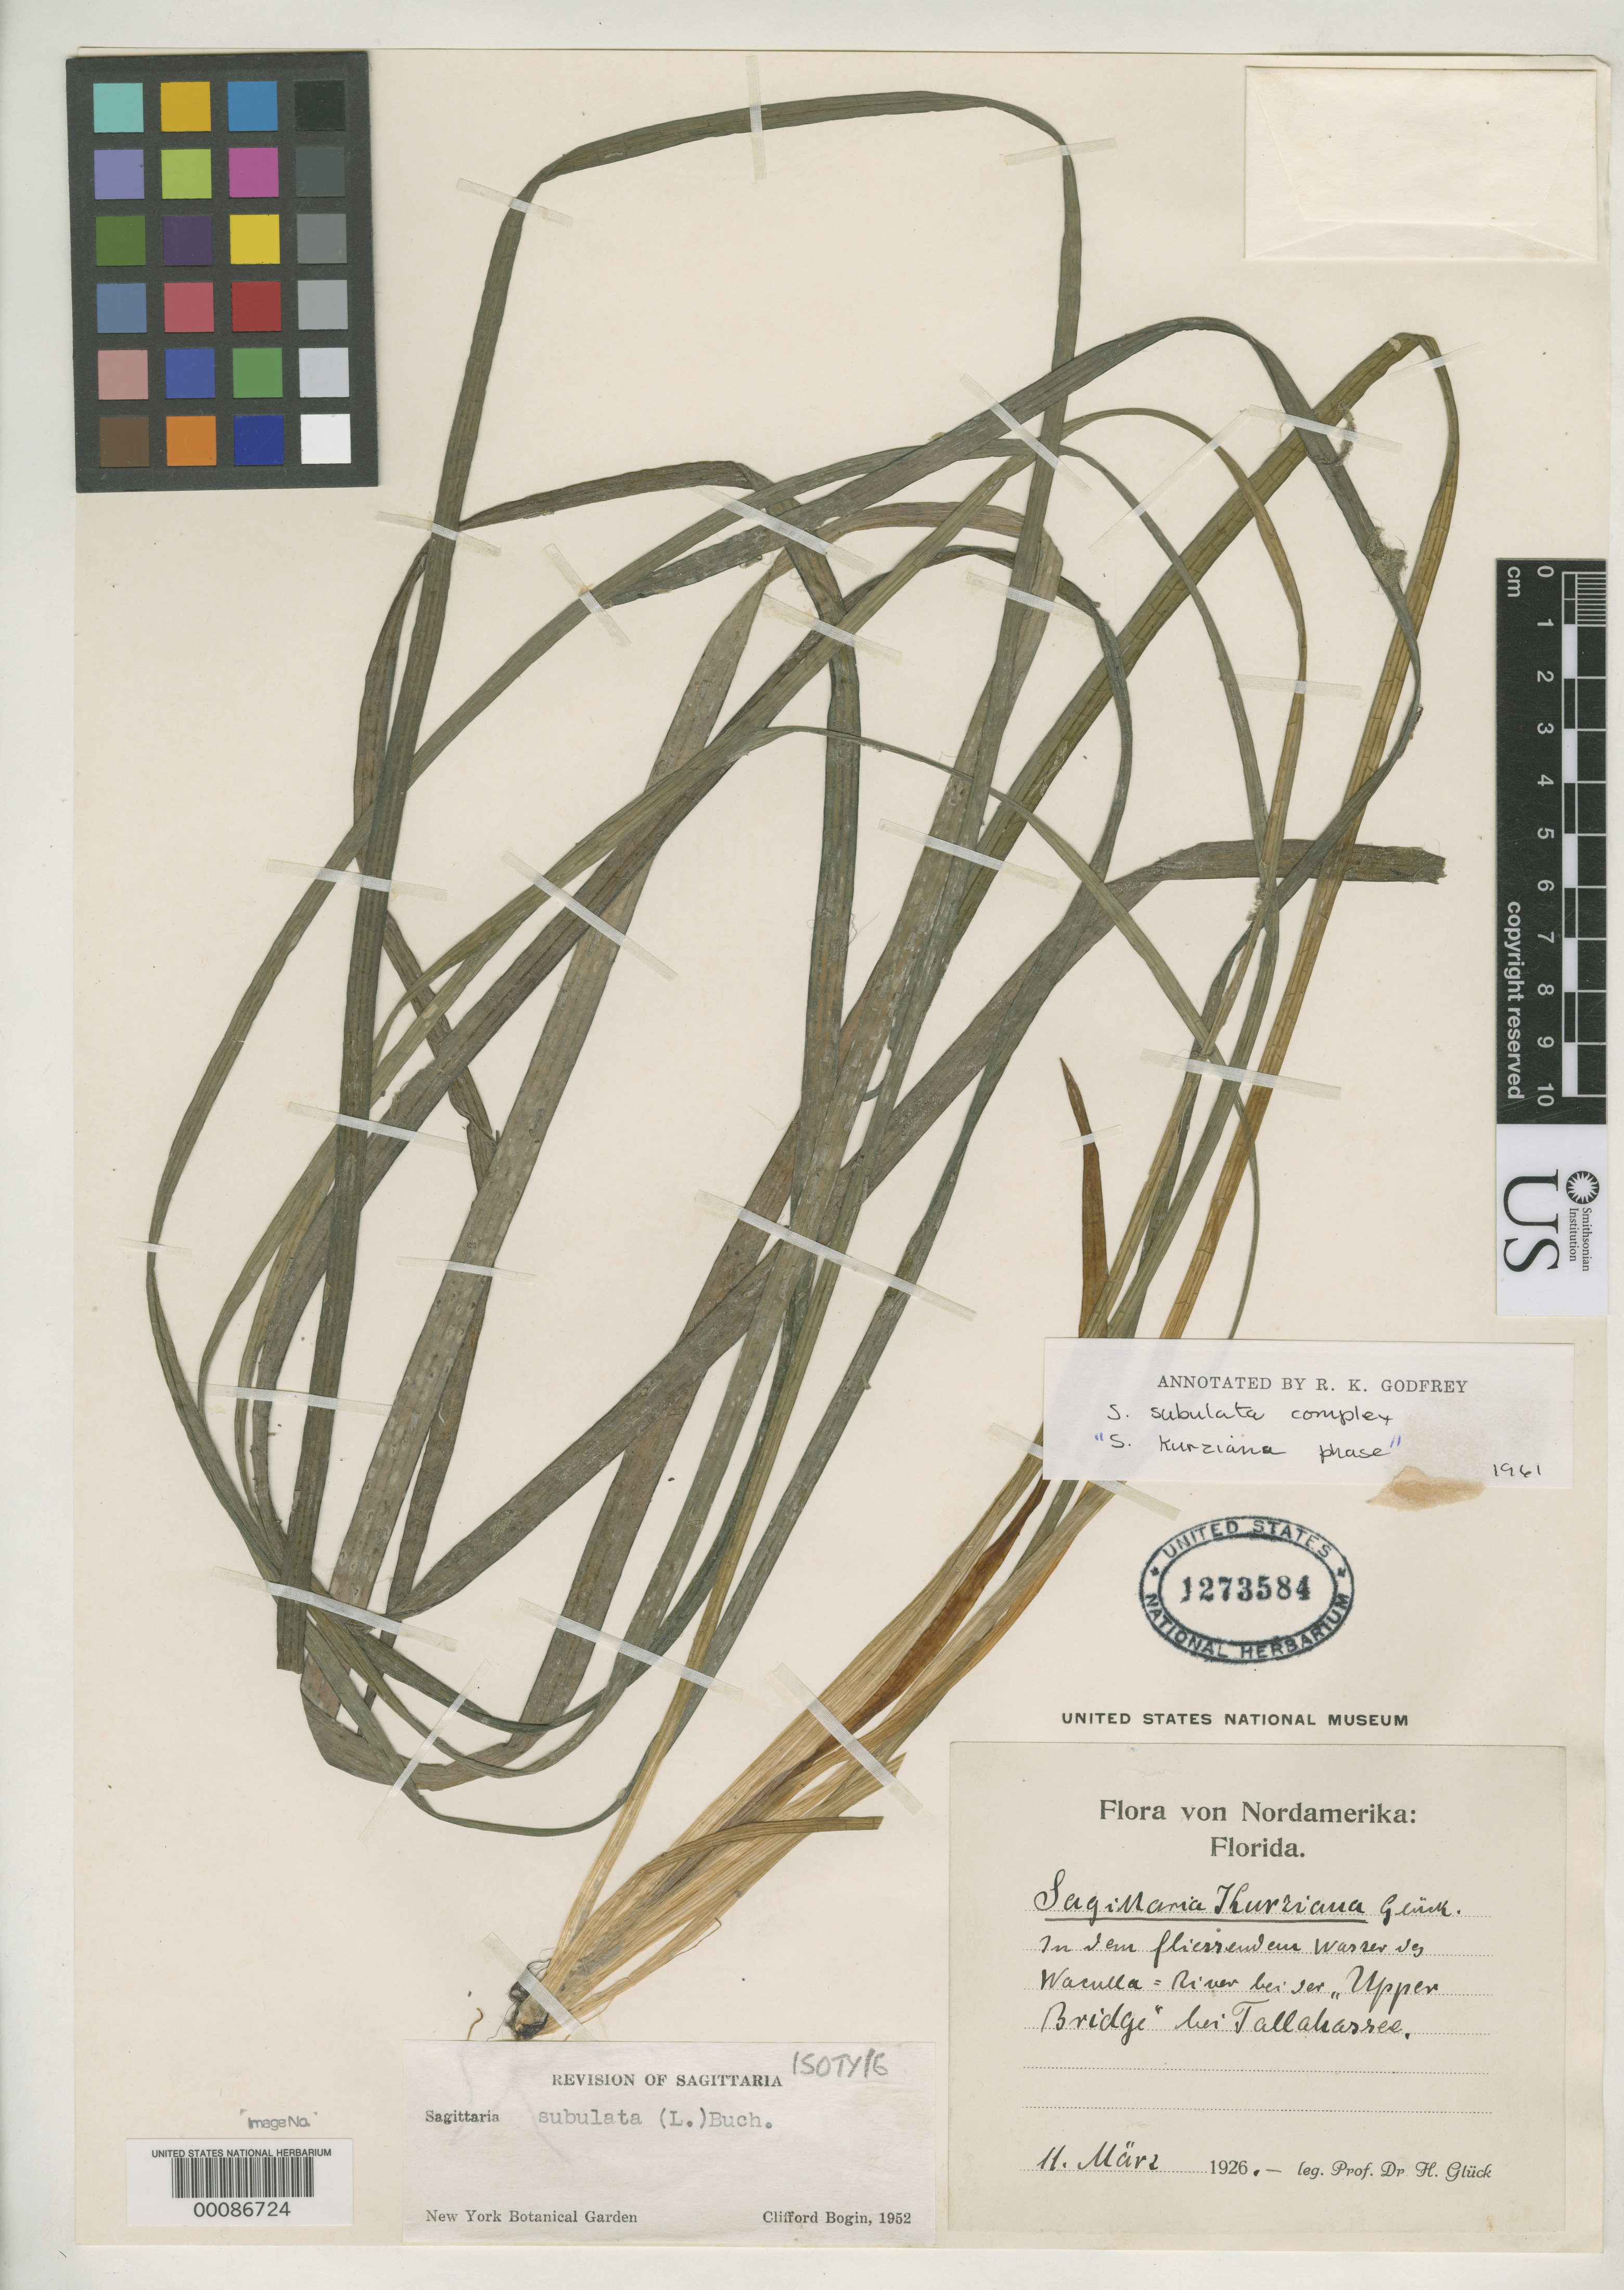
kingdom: Plantae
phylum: Tracheophyta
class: Liliopsida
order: Alismatales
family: Alismataceae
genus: Sagittaria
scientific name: Sagittaria kurziana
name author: Glück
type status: Isotype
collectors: C. Glück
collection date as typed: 11 Mar 1926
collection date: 1926-03-11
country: United States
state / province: Florida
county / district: Wakulla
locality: Waculla River, upper bridge near Tallahassee.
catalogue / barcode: US 1273584